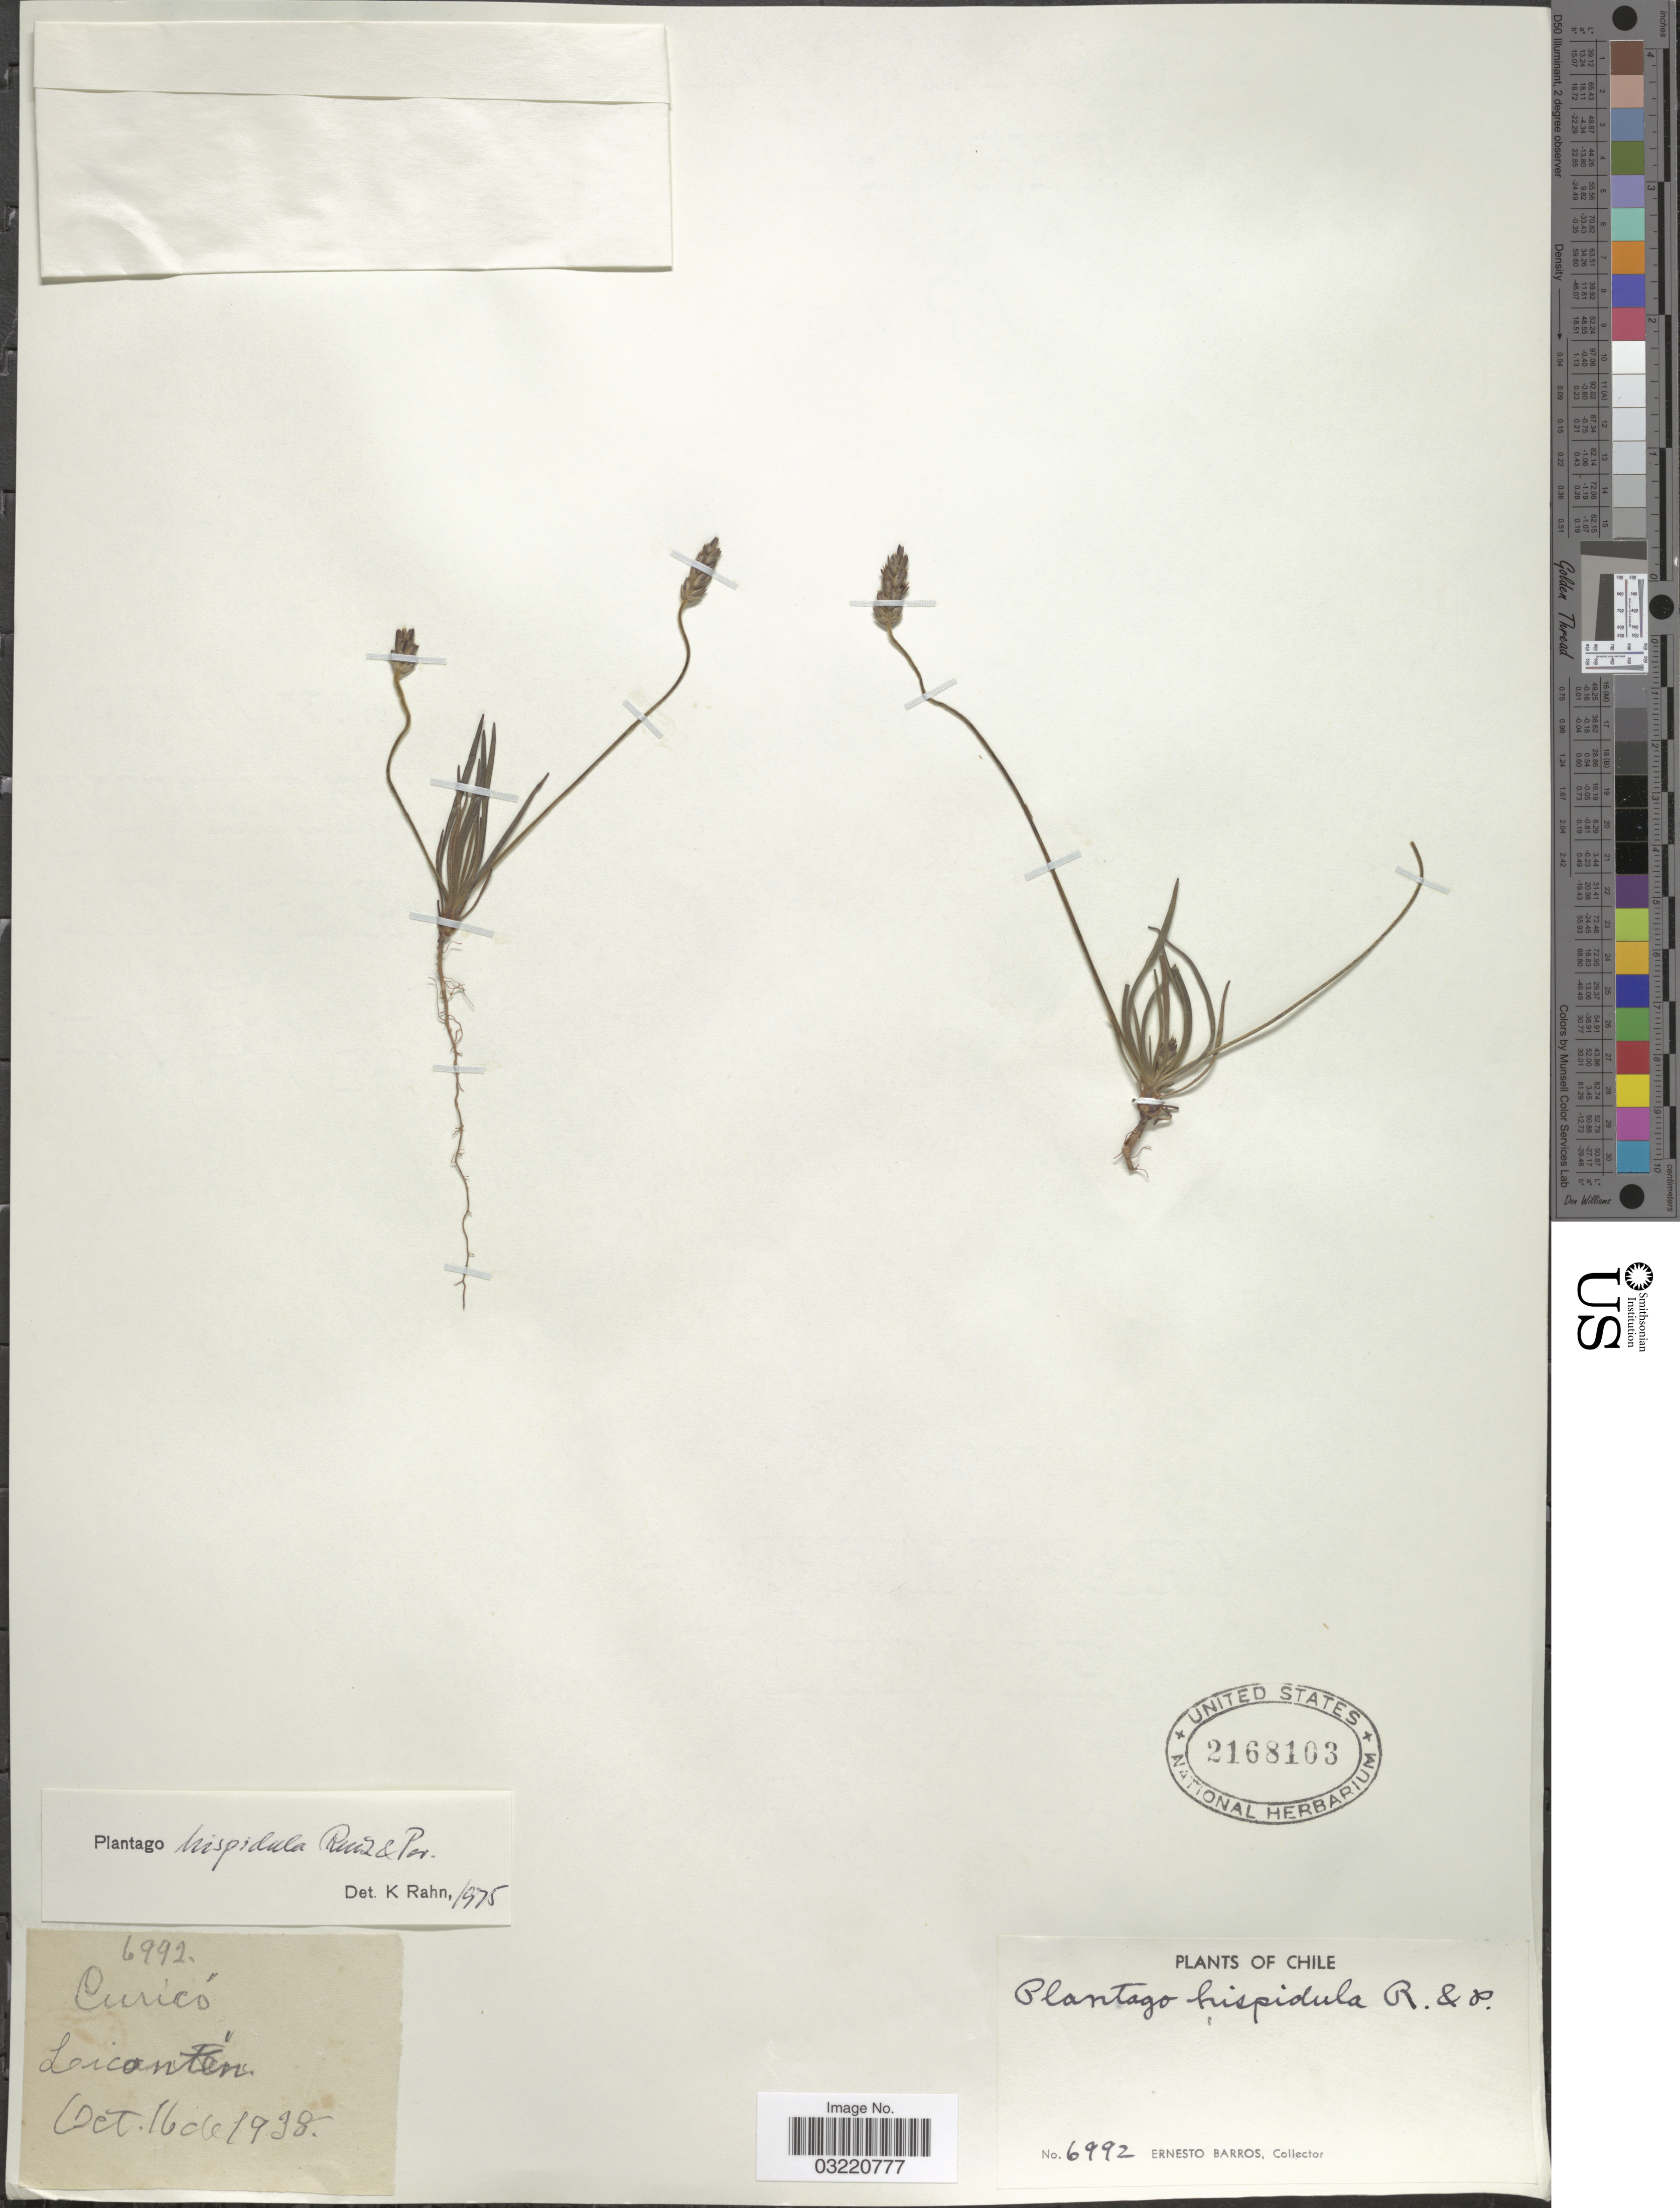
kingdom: Plantae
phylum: Tracheophyta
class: Magnoliopsida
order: Lamiales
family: Plantaginaceae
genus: Plantago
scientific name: Plantago hispidula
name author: Ruiz & Pav.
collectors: E. Barros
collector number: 6992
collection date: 1938-10-16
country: Chile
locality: Curicó. Licantén.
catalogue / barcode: US 2168103